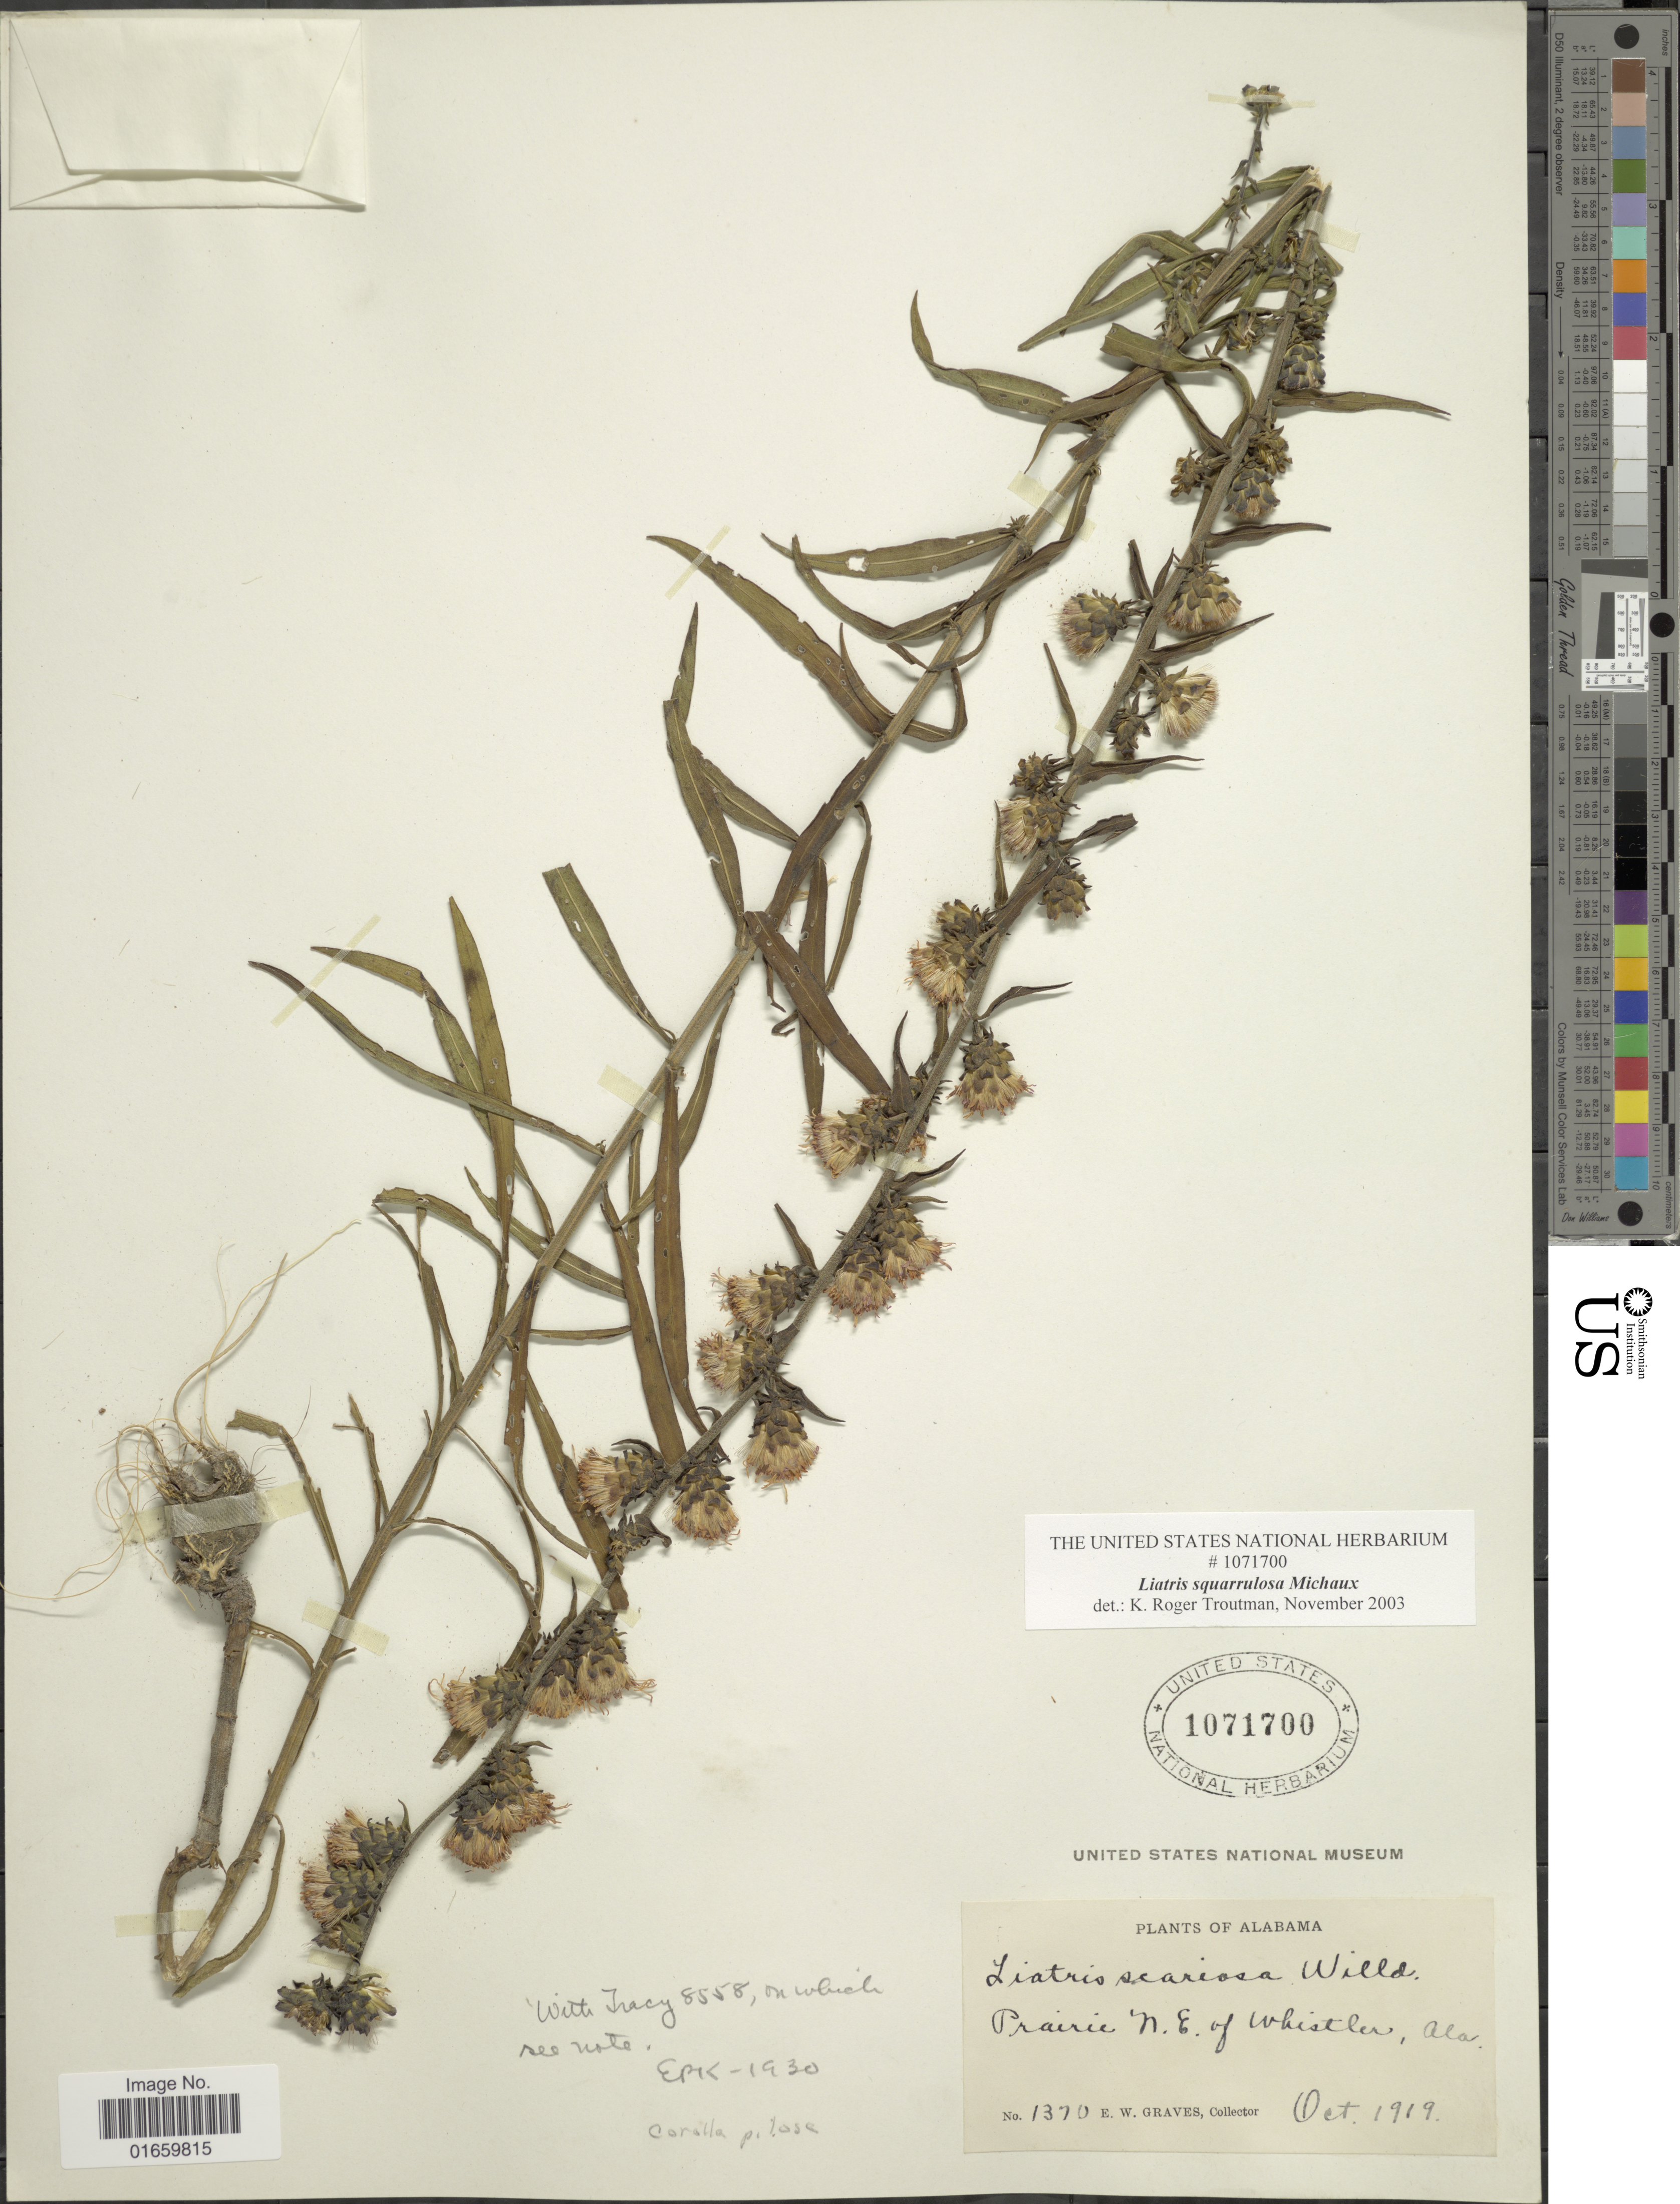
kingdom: Plantae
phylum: Tracheophyta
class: Magnoliopsida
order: Asterales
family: Asteraceae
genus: Liatris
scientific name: Liatris squarrulosa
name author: Michx.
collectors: E. Graves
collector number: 1370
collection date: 1919-10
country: United States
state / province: Alabama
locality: Prairie N. E. of Whistler, Ala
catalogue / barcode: US 1071700